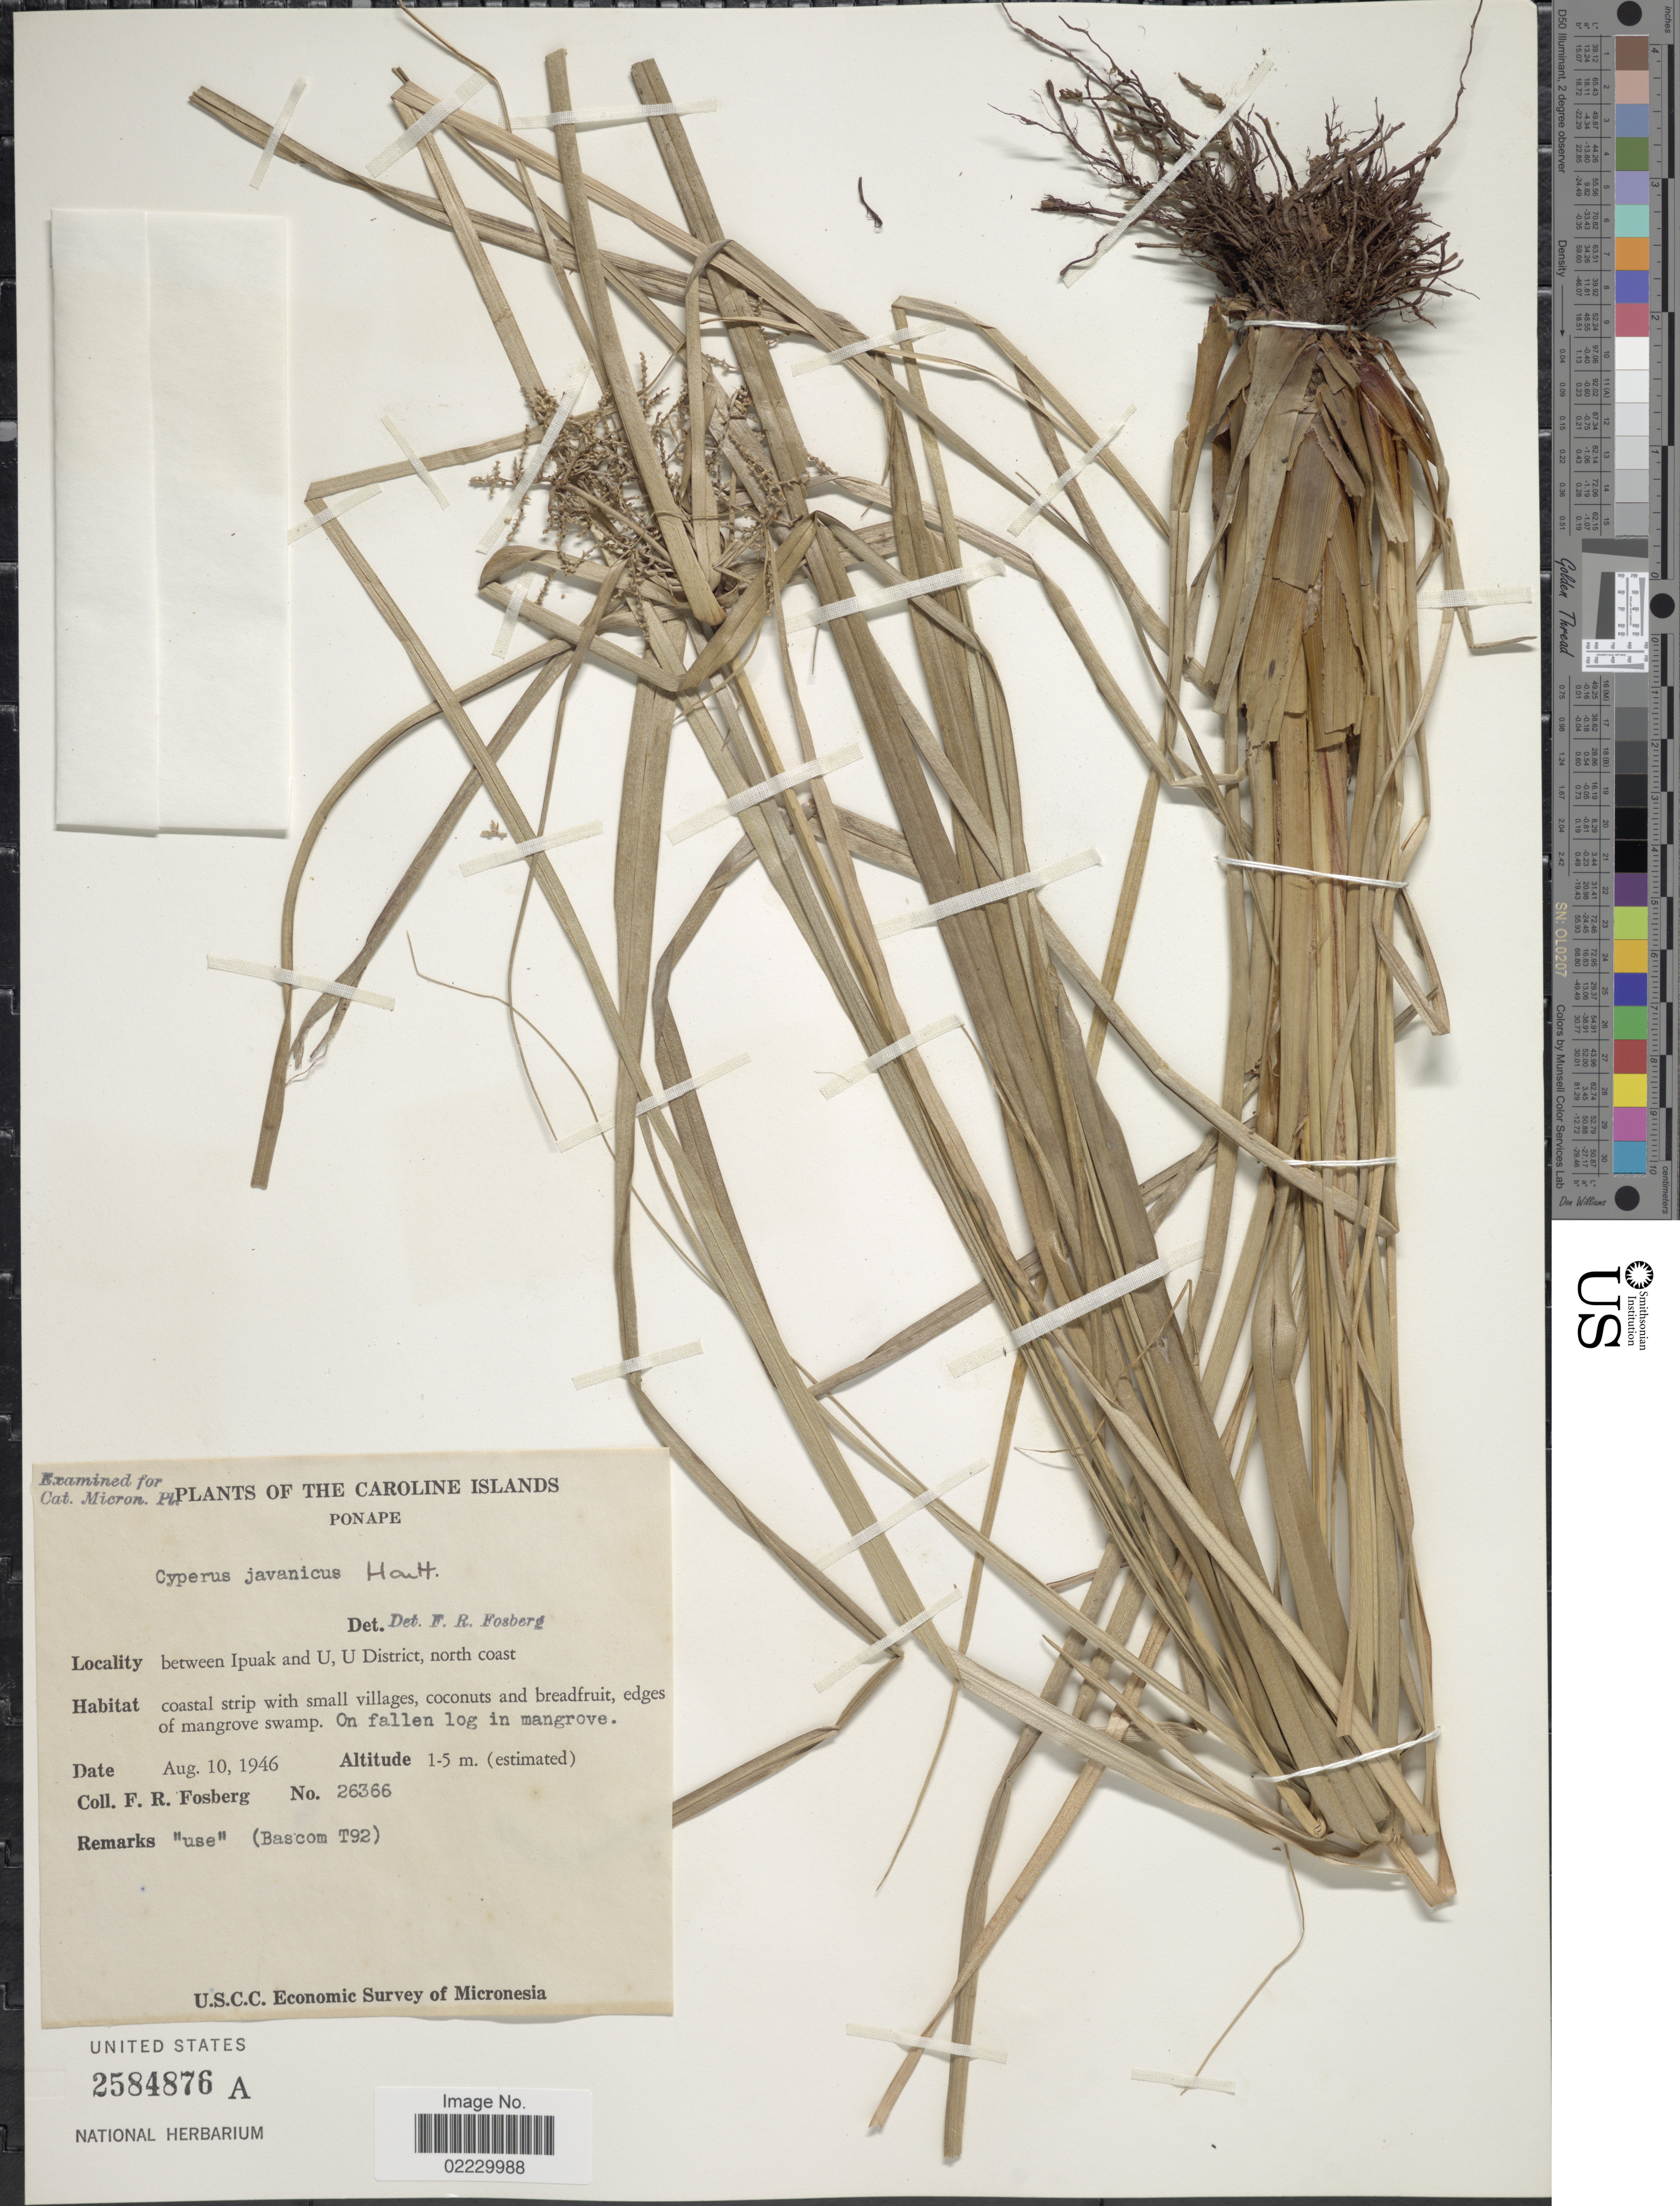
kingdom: Plantae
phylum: Tracheophyta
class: Liliopsida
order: Poales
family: Cyperaceae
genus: Cyperus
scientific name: Cyperus javanicus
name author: Houtt.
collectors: F. R. Fosberg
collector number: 26366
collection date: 1946-08-10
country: Micronesia, Federated States of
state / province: Pohnpei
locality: The Caroline Islands, Between Ipuak and U, U District, north coast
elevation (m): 1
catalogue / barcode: US 2584876A